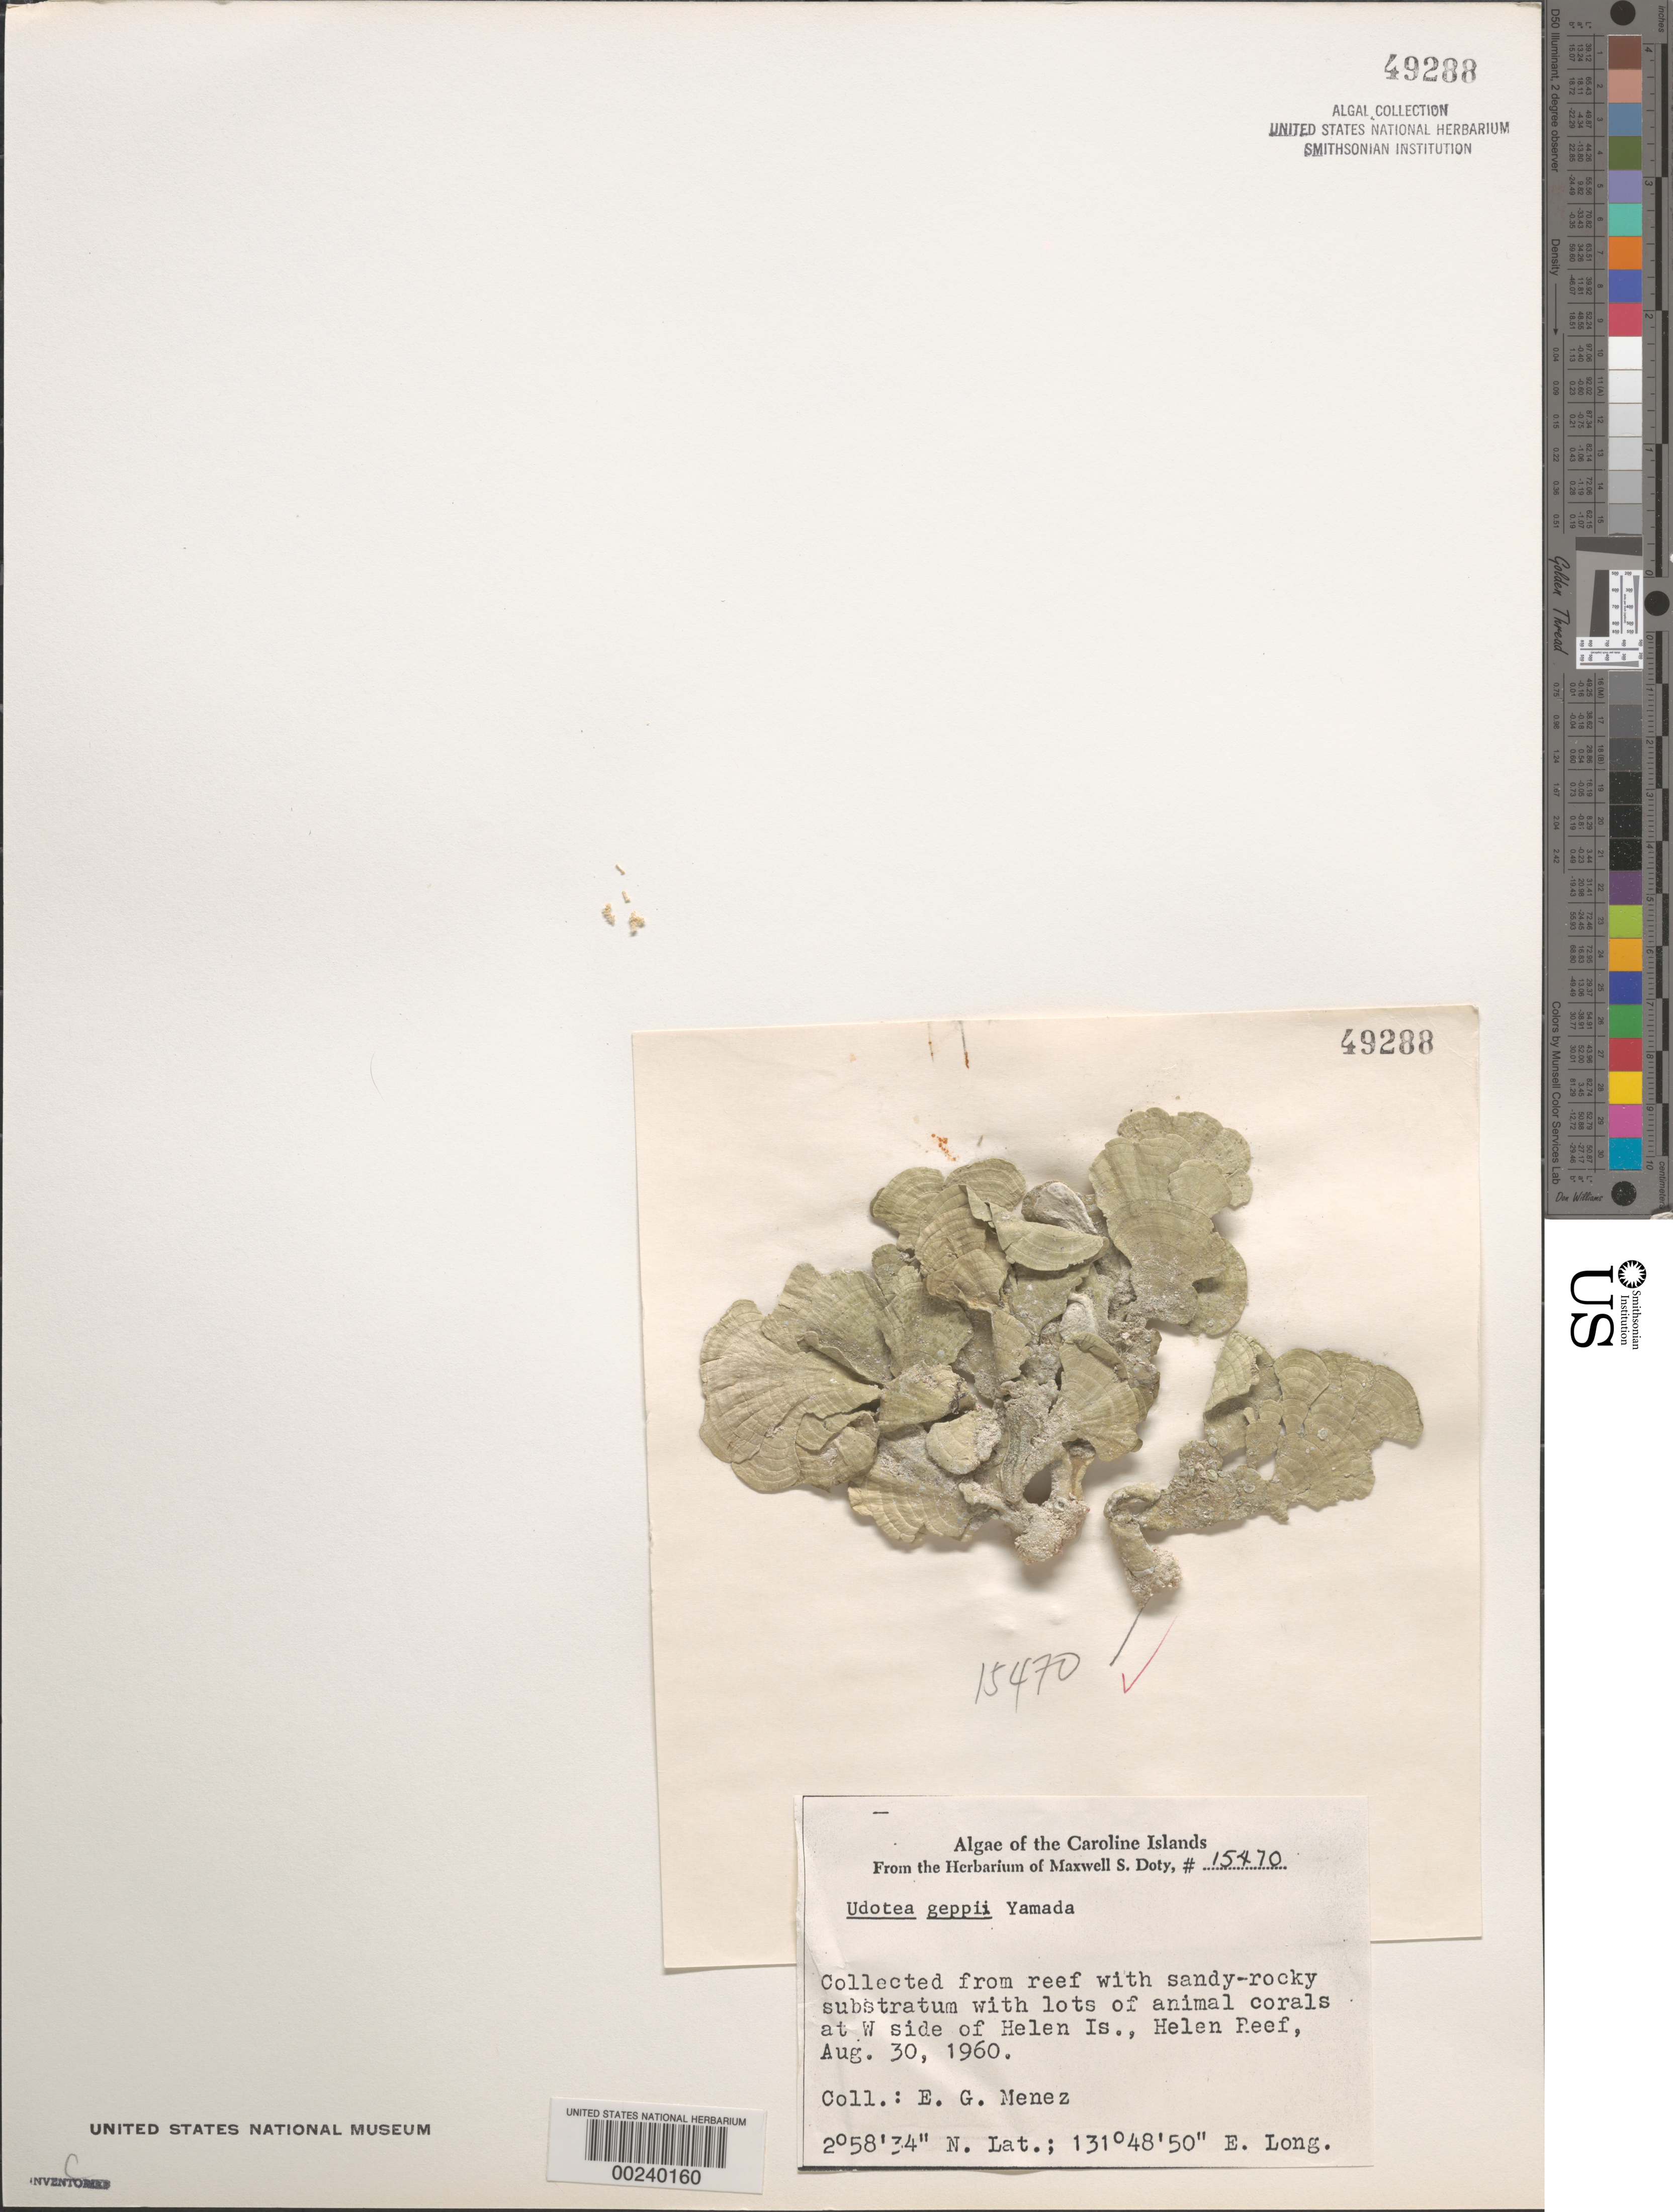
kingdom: Plantae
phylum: Chlorophyta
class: Ulvophyceae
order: Bryopsidales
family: Udoteaceae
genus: Udotea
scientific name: Udotea geppii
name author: A. Gepp & E. Gepp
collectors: Meñez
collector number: MSD 15470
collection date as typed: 30 Aug 1960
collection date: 1960-08-30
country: Palau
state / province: Belau Outliers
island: Helen Atoll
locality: Helen Reef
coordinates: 2 58' 34" N, 131 48' 50" E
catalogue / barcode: US 49288